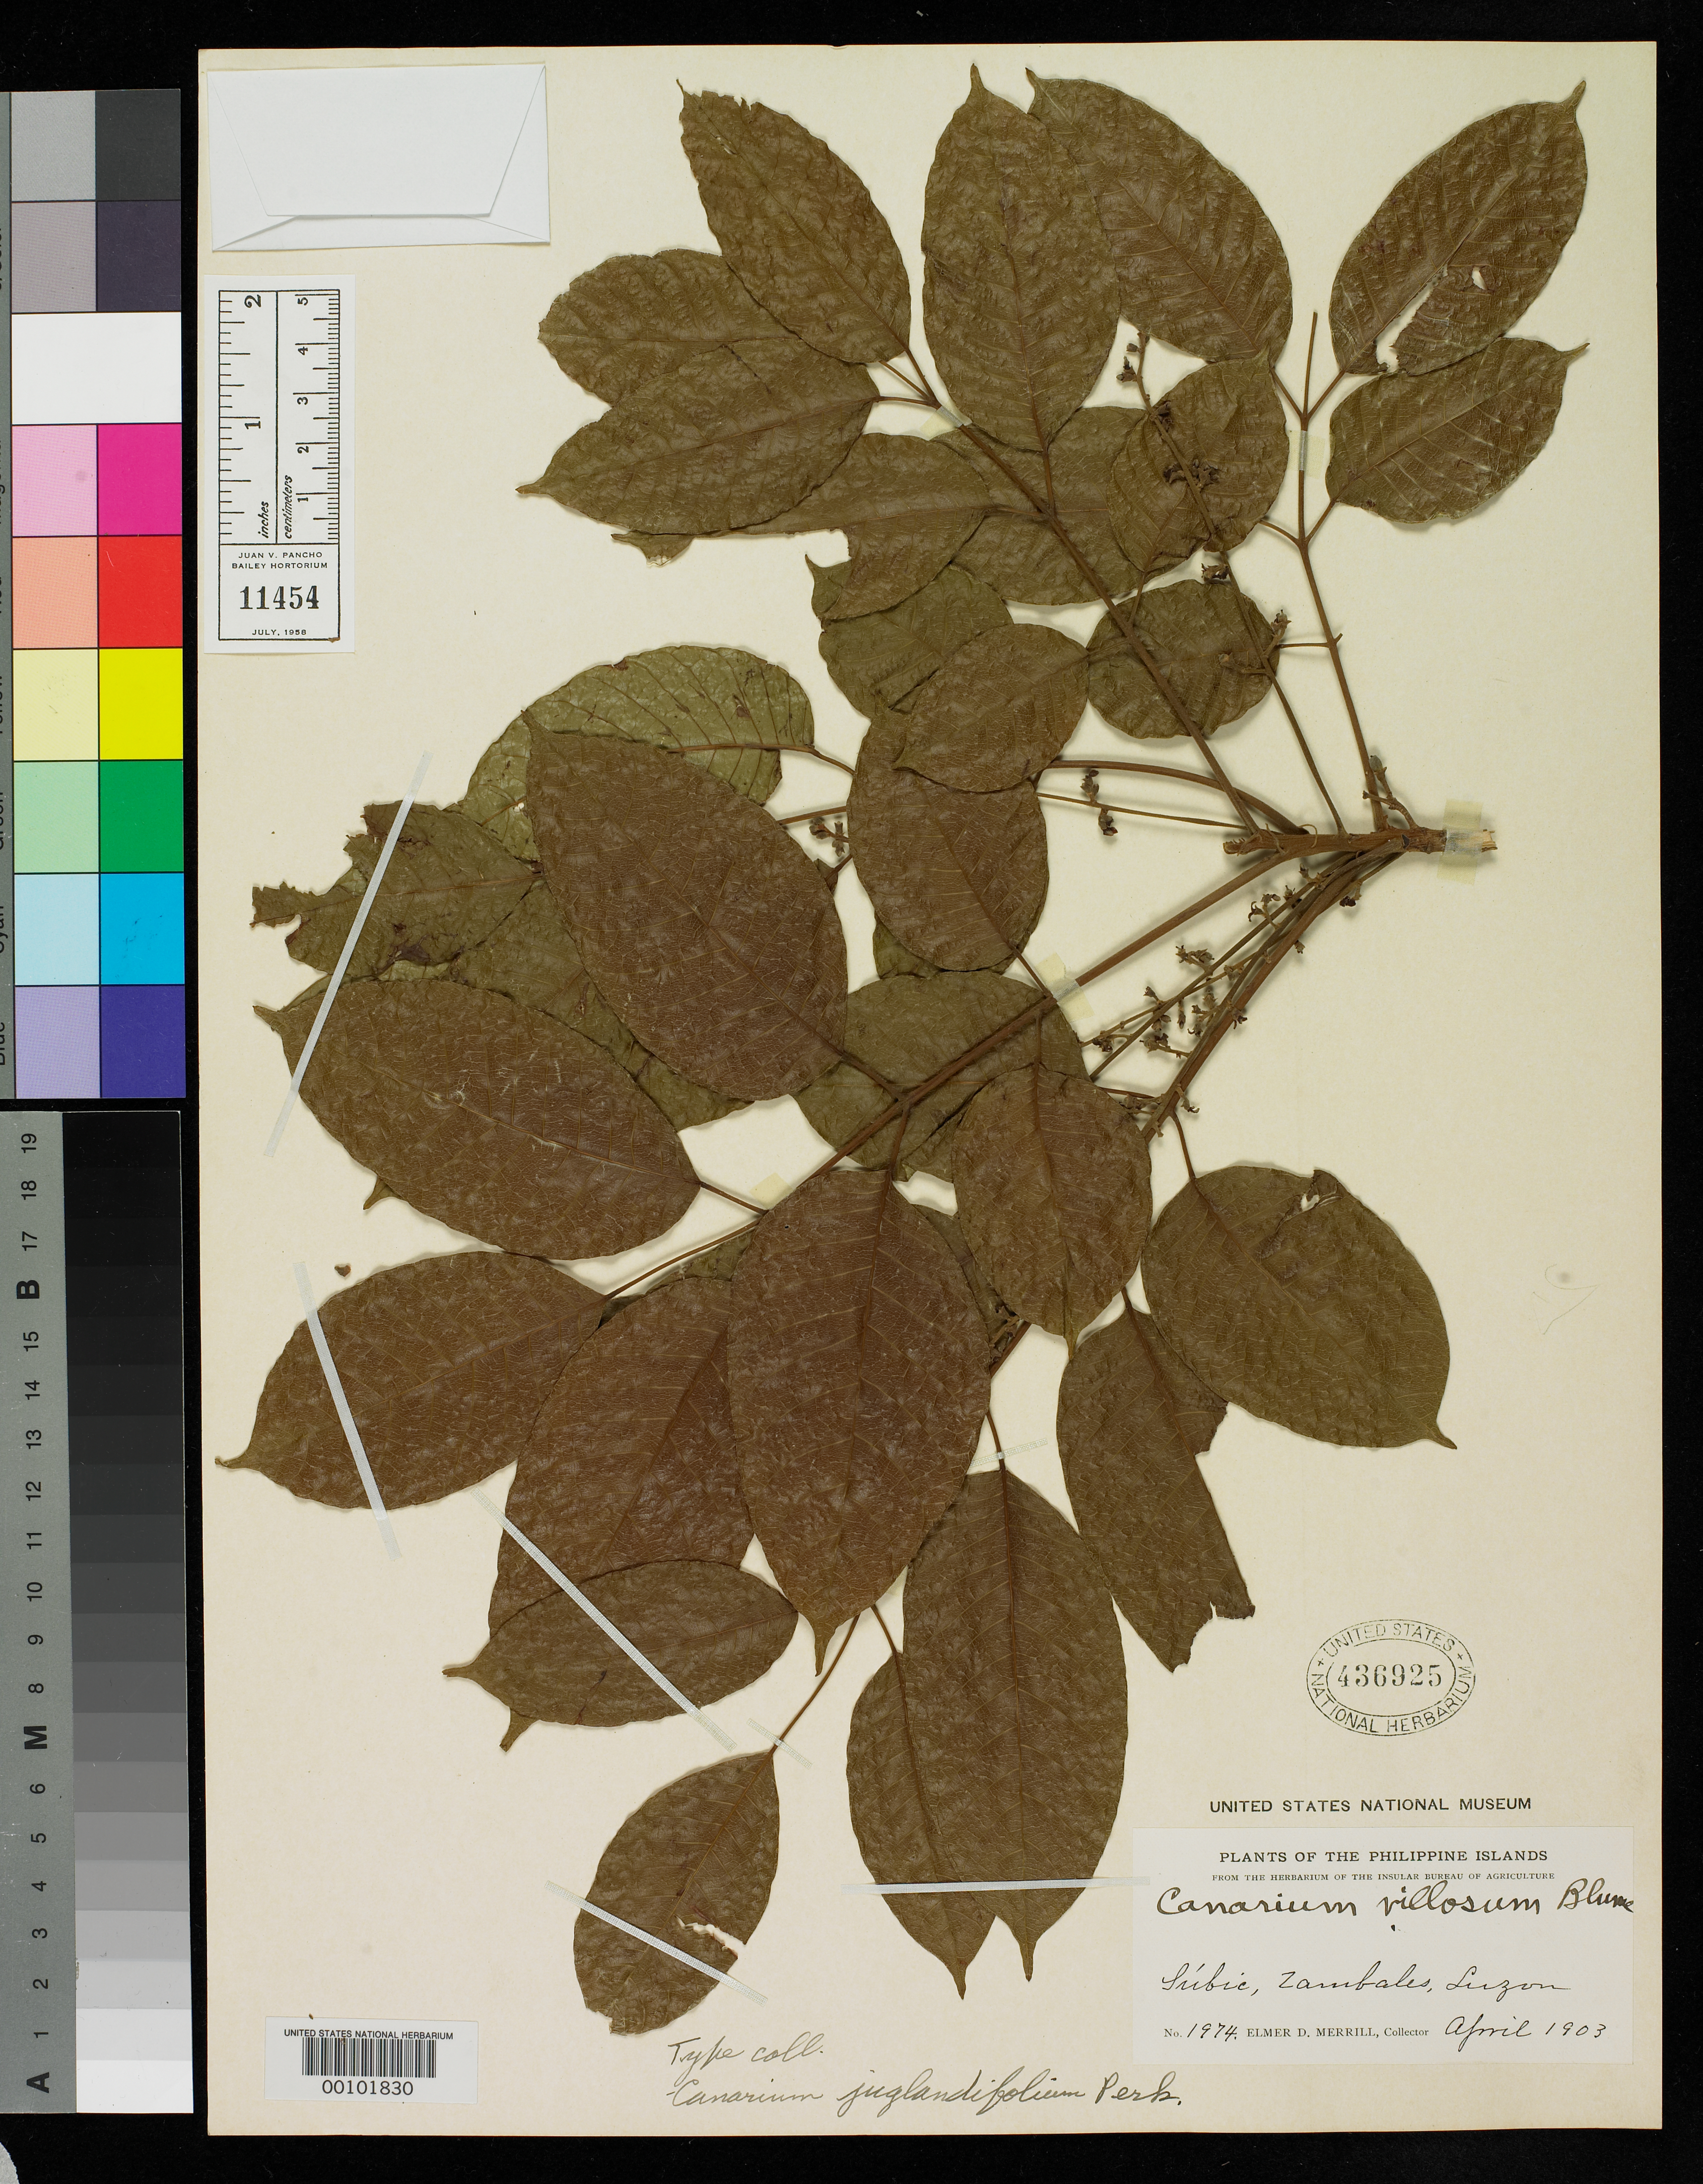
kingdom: Plantae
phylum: Tracheophyta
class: Magnoliopsida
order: Sapindales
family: Burseraceae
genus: Canarium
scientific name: Canarium juglandifolium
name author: Perkins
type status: Isotype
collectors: E. D. Merrill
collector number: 1974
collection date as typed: Apr 1903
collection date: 1903-04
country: Philippines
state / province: Central Luzon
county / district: Zambales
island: Luzon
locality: Subic.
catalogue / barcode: US 436925